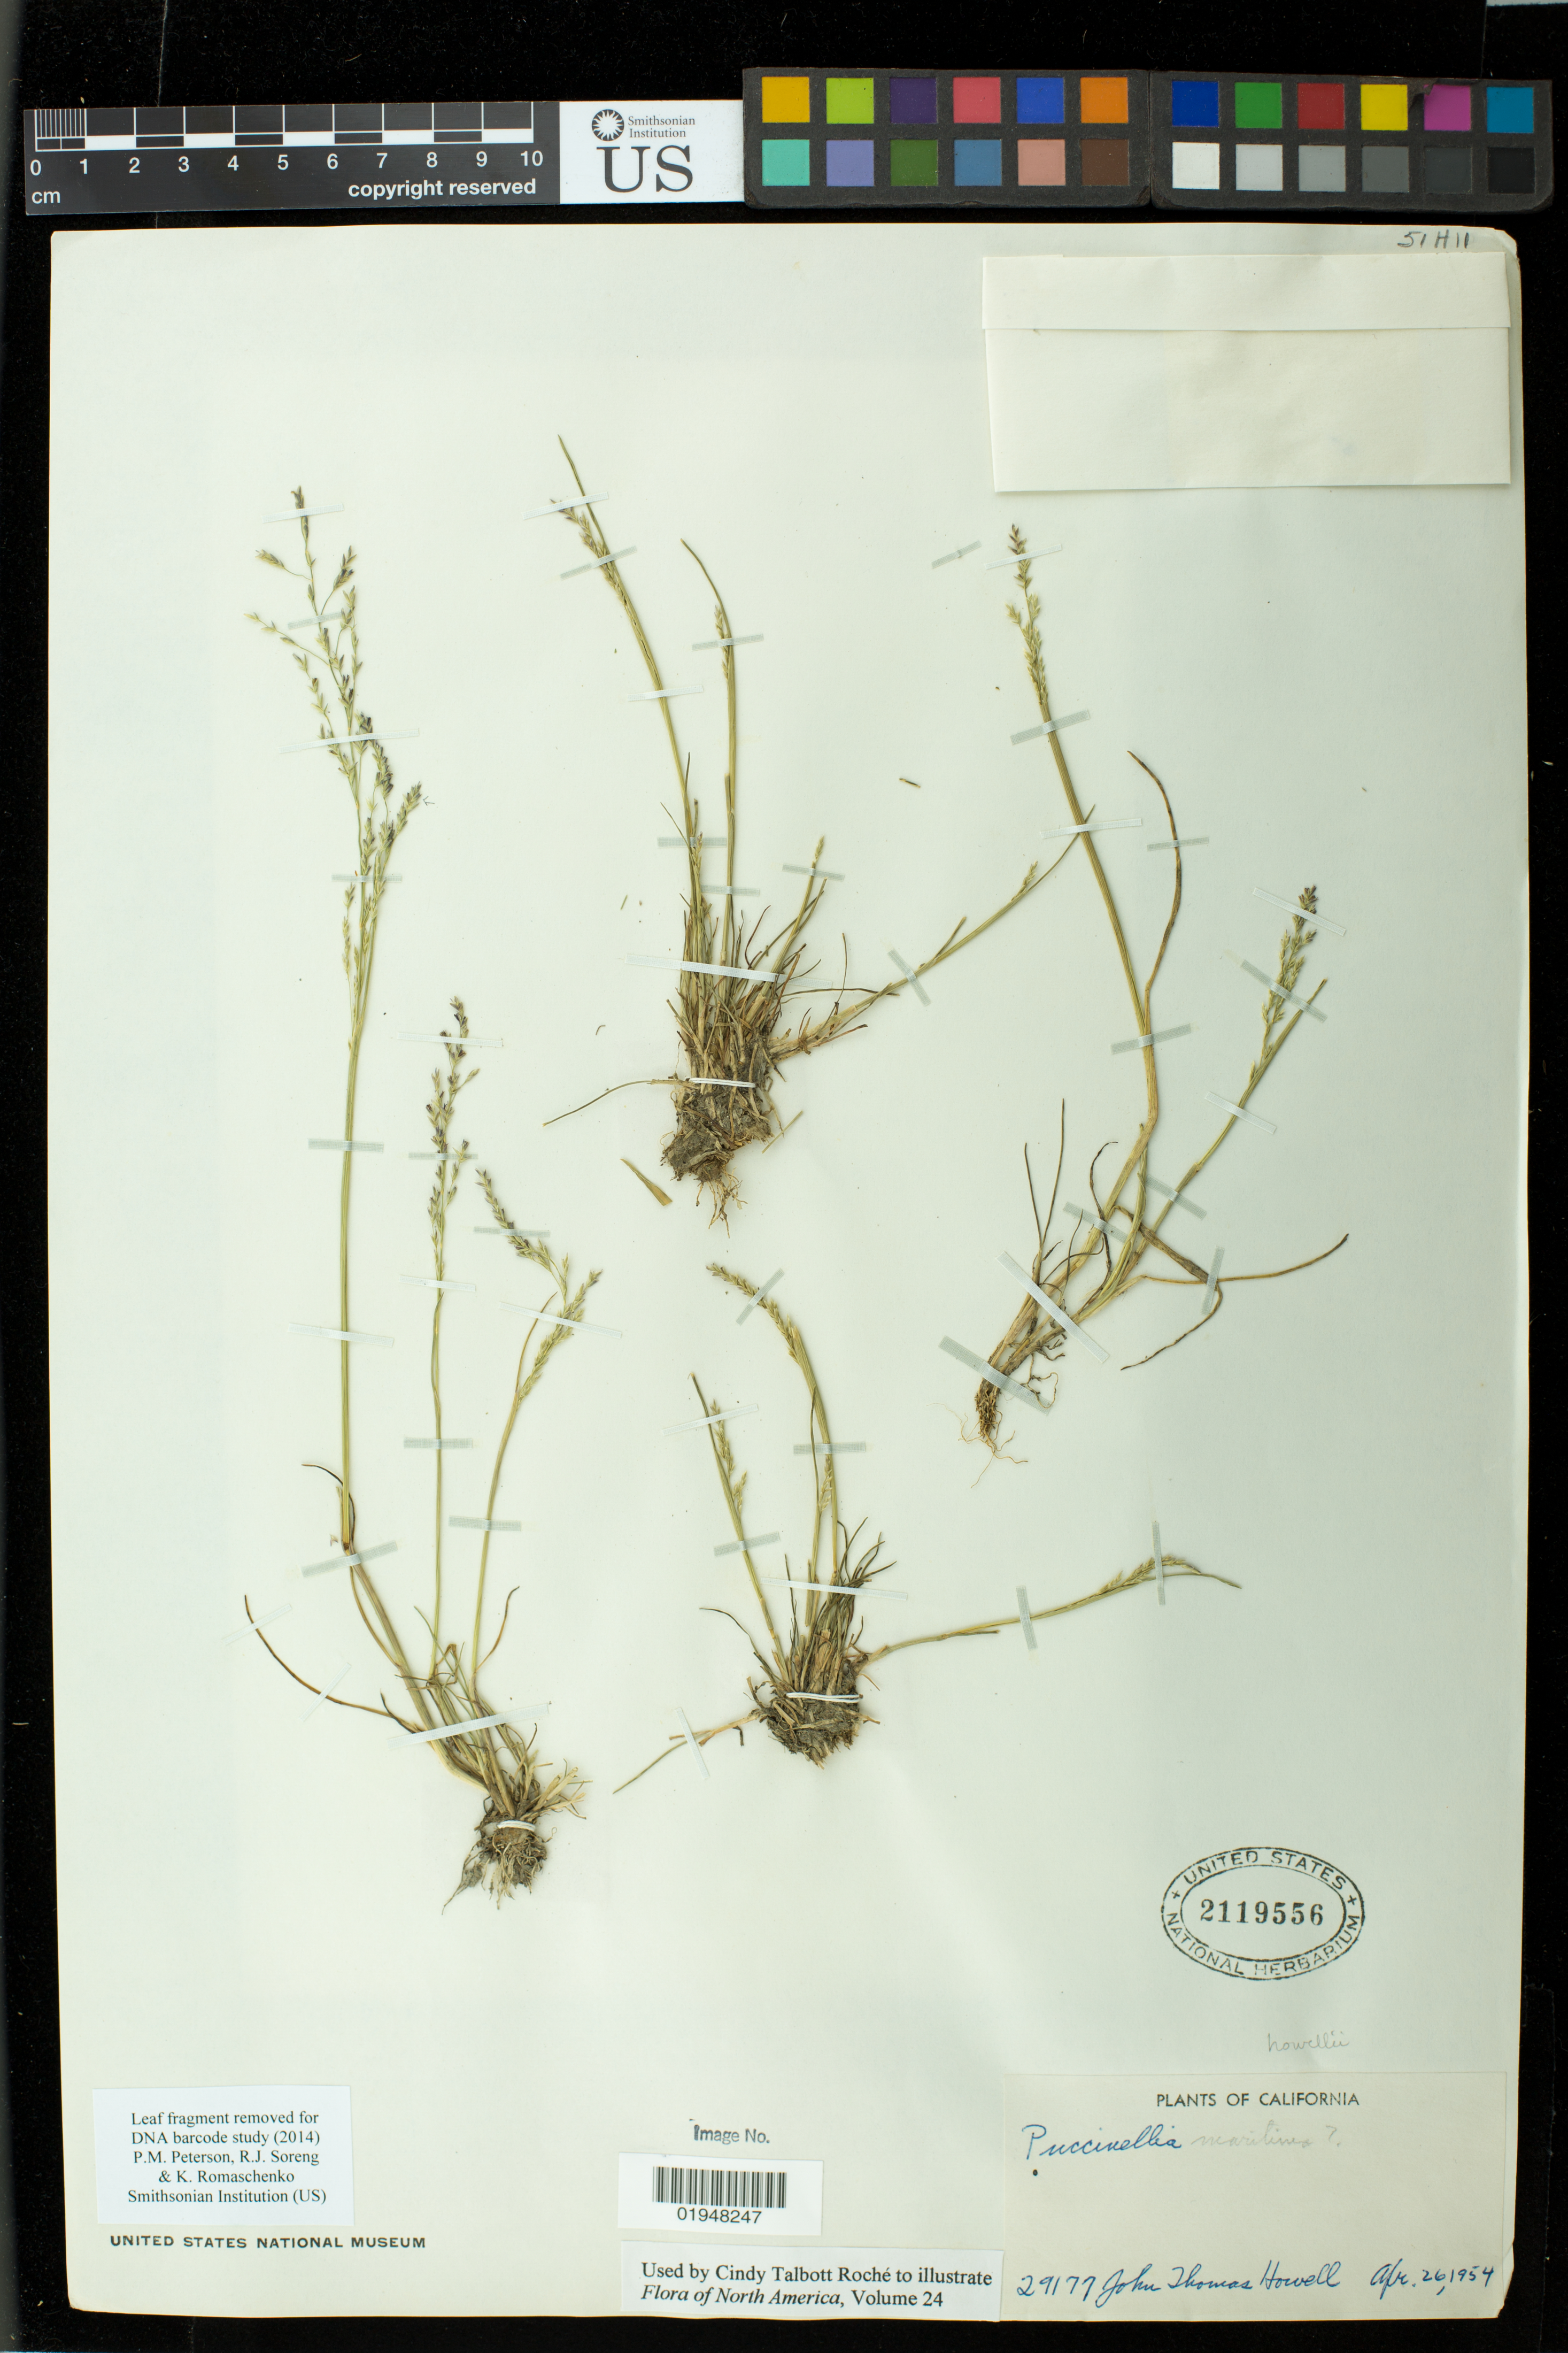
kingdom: Plantae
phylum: Tracheophyta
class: Liliopsida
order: Poales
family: Poaceae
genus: Puccinellia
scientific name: Puccinellia howellii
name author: J.I. Davis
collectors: J. T. Howell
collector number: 29177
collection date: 1954-04-26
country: United States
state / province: California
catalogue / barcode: US 2119556